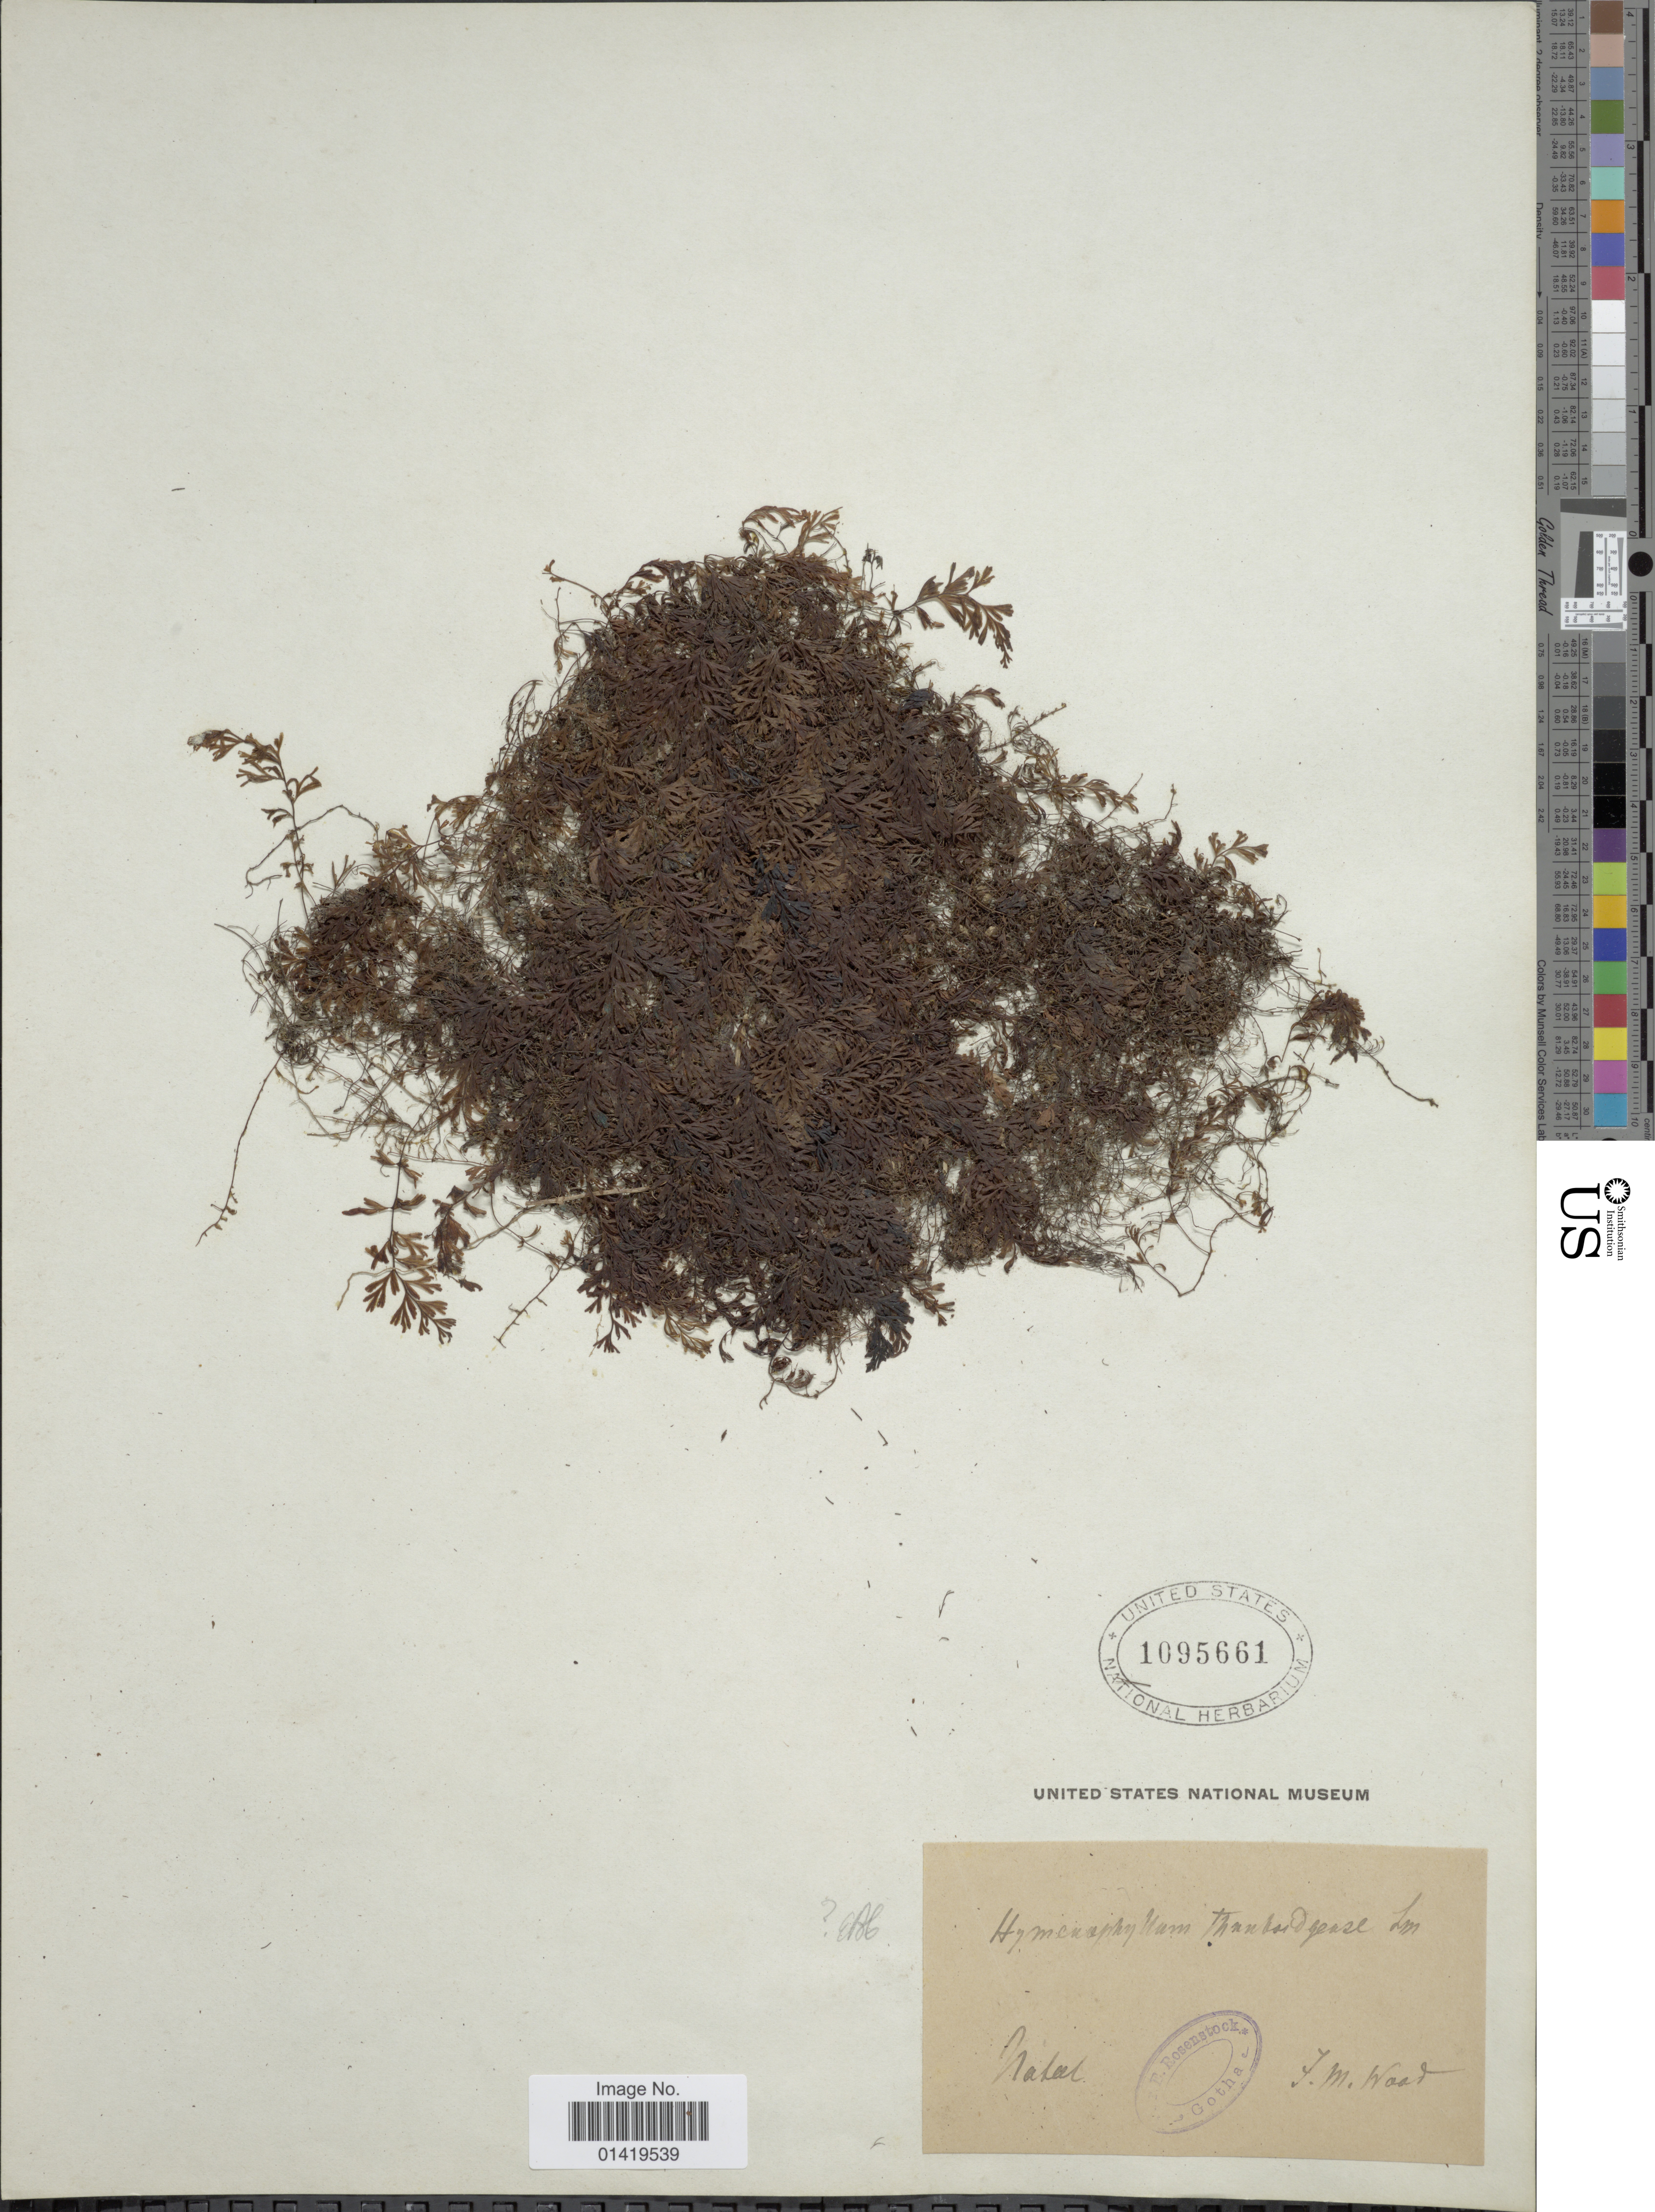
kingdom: Plantae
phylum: Tracheophyta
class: Polypodiopsida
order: Hymenophyllales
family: Hymenophyllaceae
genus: Hymenophyllum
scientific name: Hymenophyllum tunbrigense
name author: (L.) Small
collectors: J. M. Wood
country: South Africa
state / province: KwaZulu-Natal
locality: Natal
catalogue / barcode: US 1095661